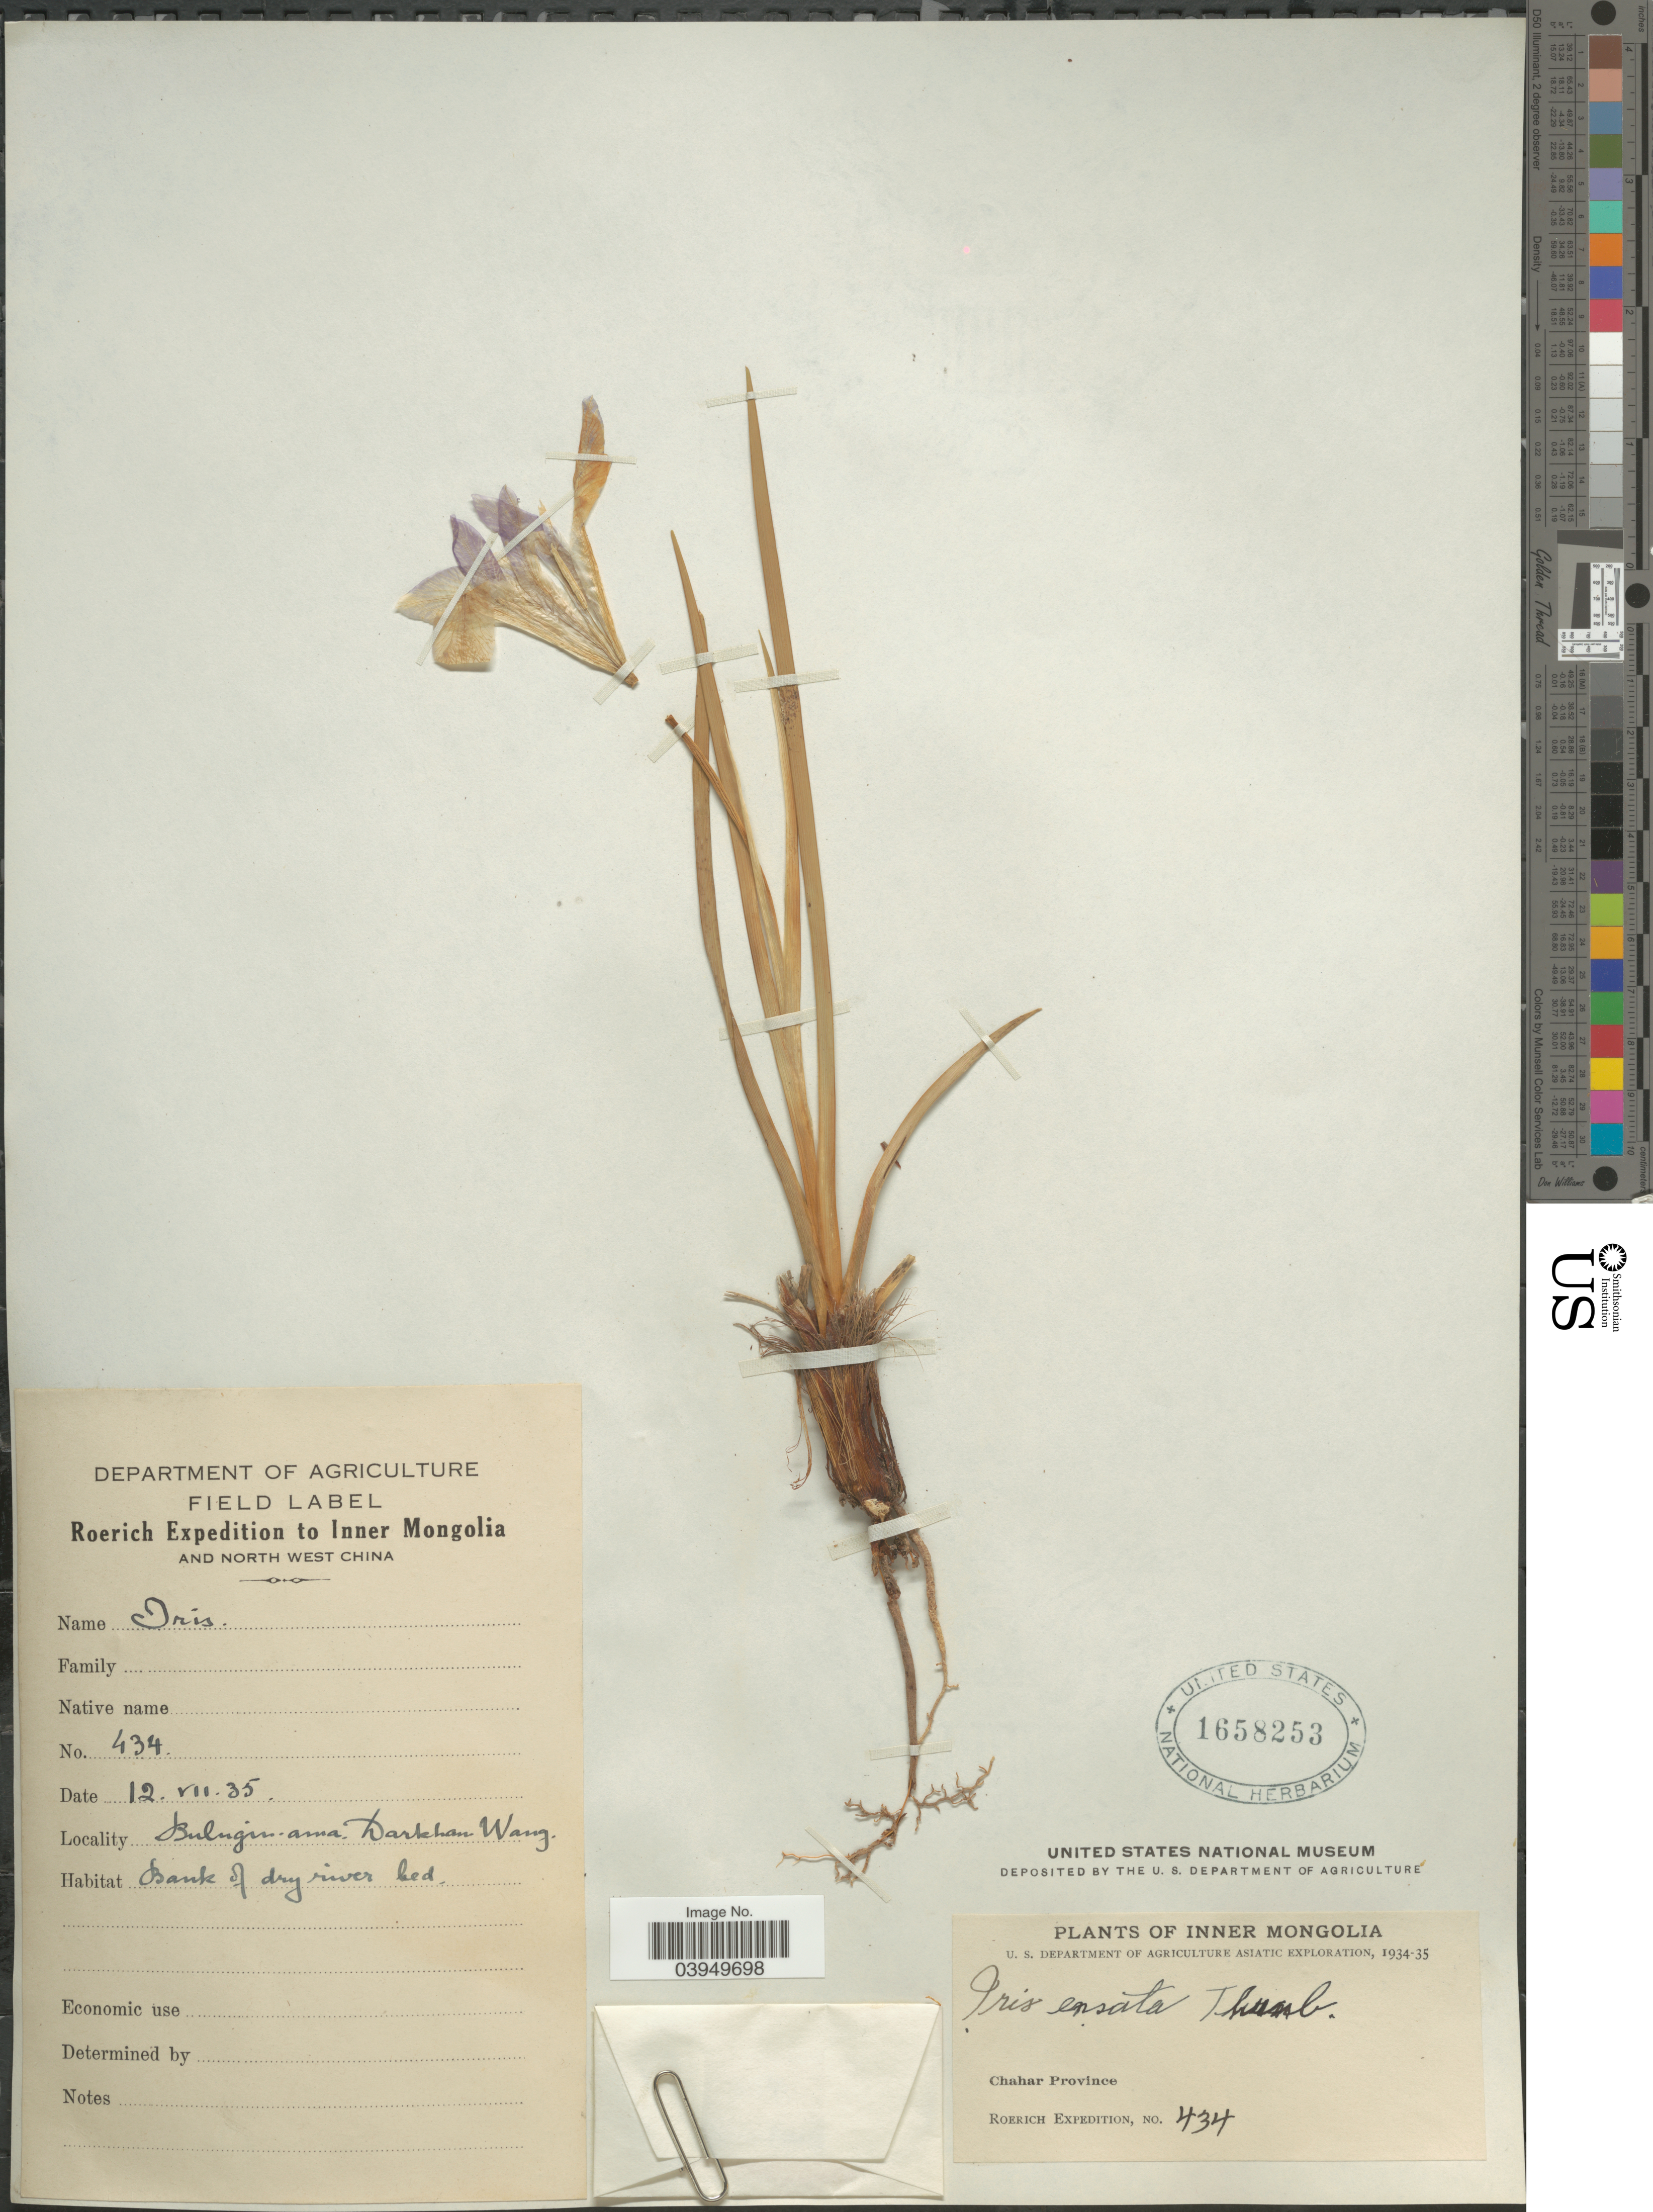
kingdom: Plantae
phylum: Tracheophyta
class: Liliopsida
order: Asparagales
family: Iridaceae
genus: Iris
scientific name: Iris ensata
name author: Thunb.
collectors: Roerich Expedition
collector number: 434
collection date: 1935-07-12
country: China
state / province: Nei Monggol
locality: Inner Mongolia and North West China. Bulugin ama. Darkhan Wang. Chahar Province.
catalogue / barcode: US 1658253